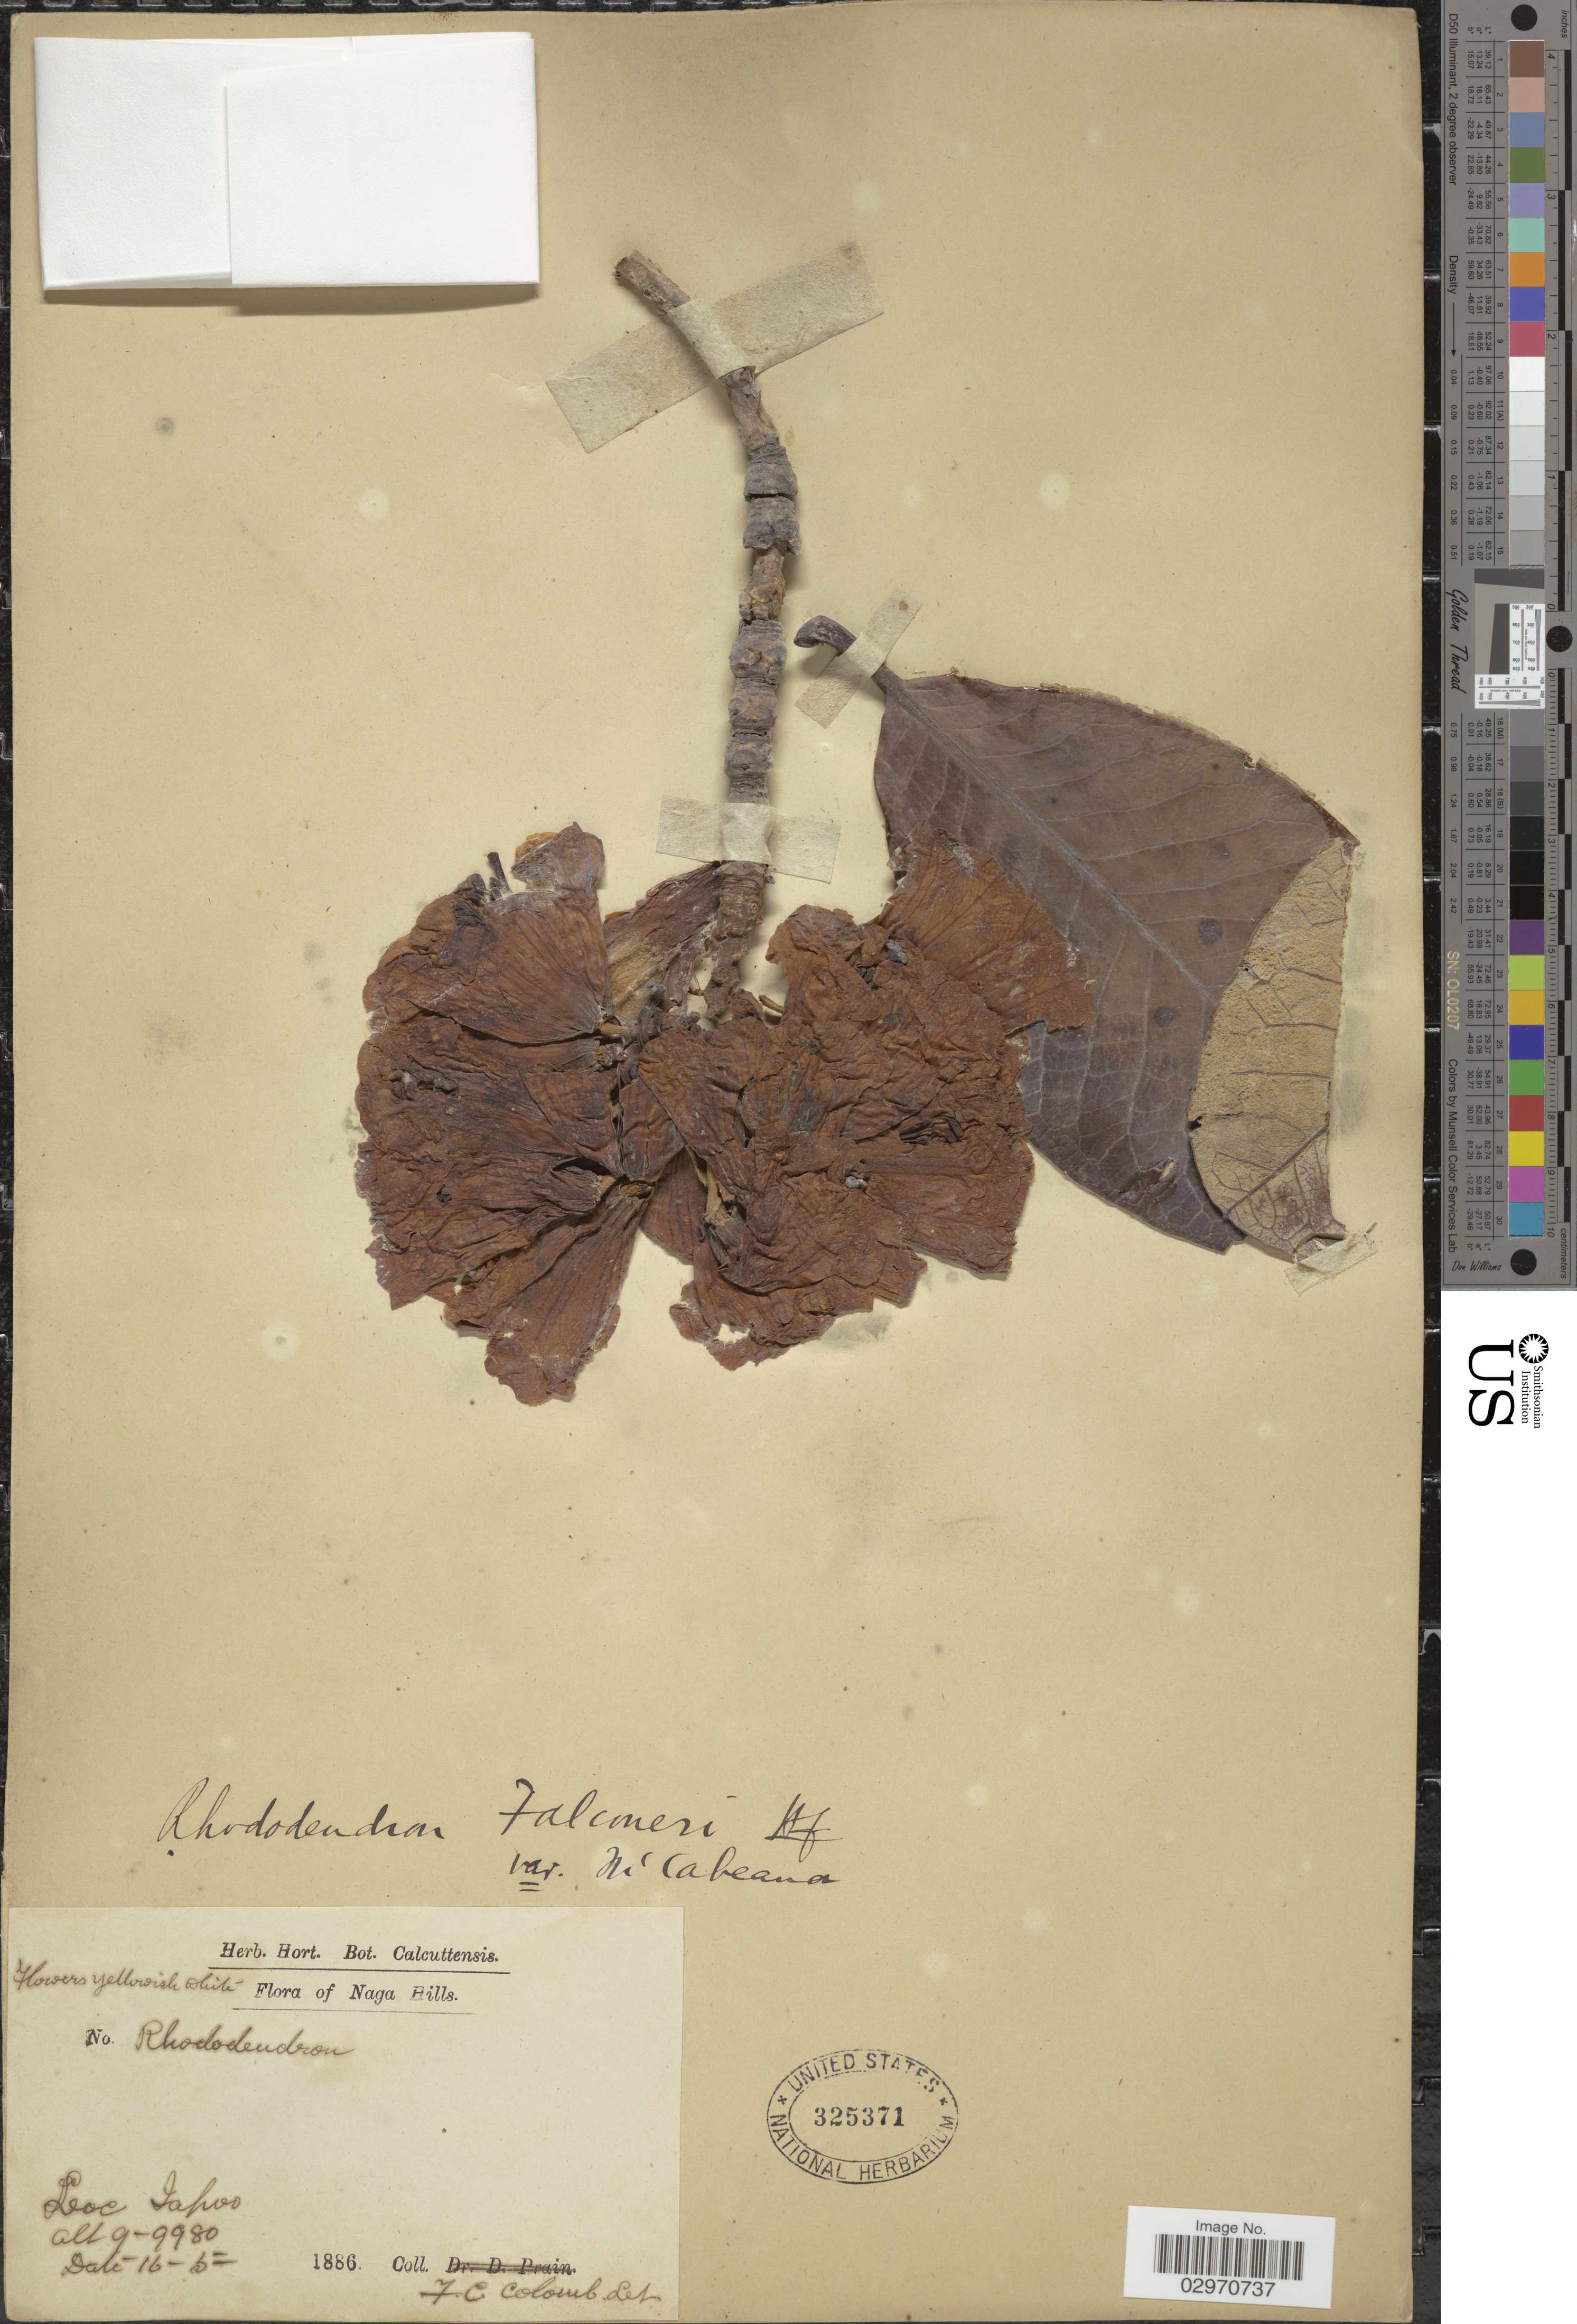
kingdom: Plantae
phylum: Tracheophyta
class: Magnoliopsida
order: Ericales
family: Ericaceae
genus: Rhododendron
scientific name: Rhododendron falconeri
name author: Hook. f.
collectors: F. Colomb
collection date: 1886-05-16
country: India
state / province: Nagaland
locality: Naga Hills. Japoo.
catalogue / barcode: US 325371